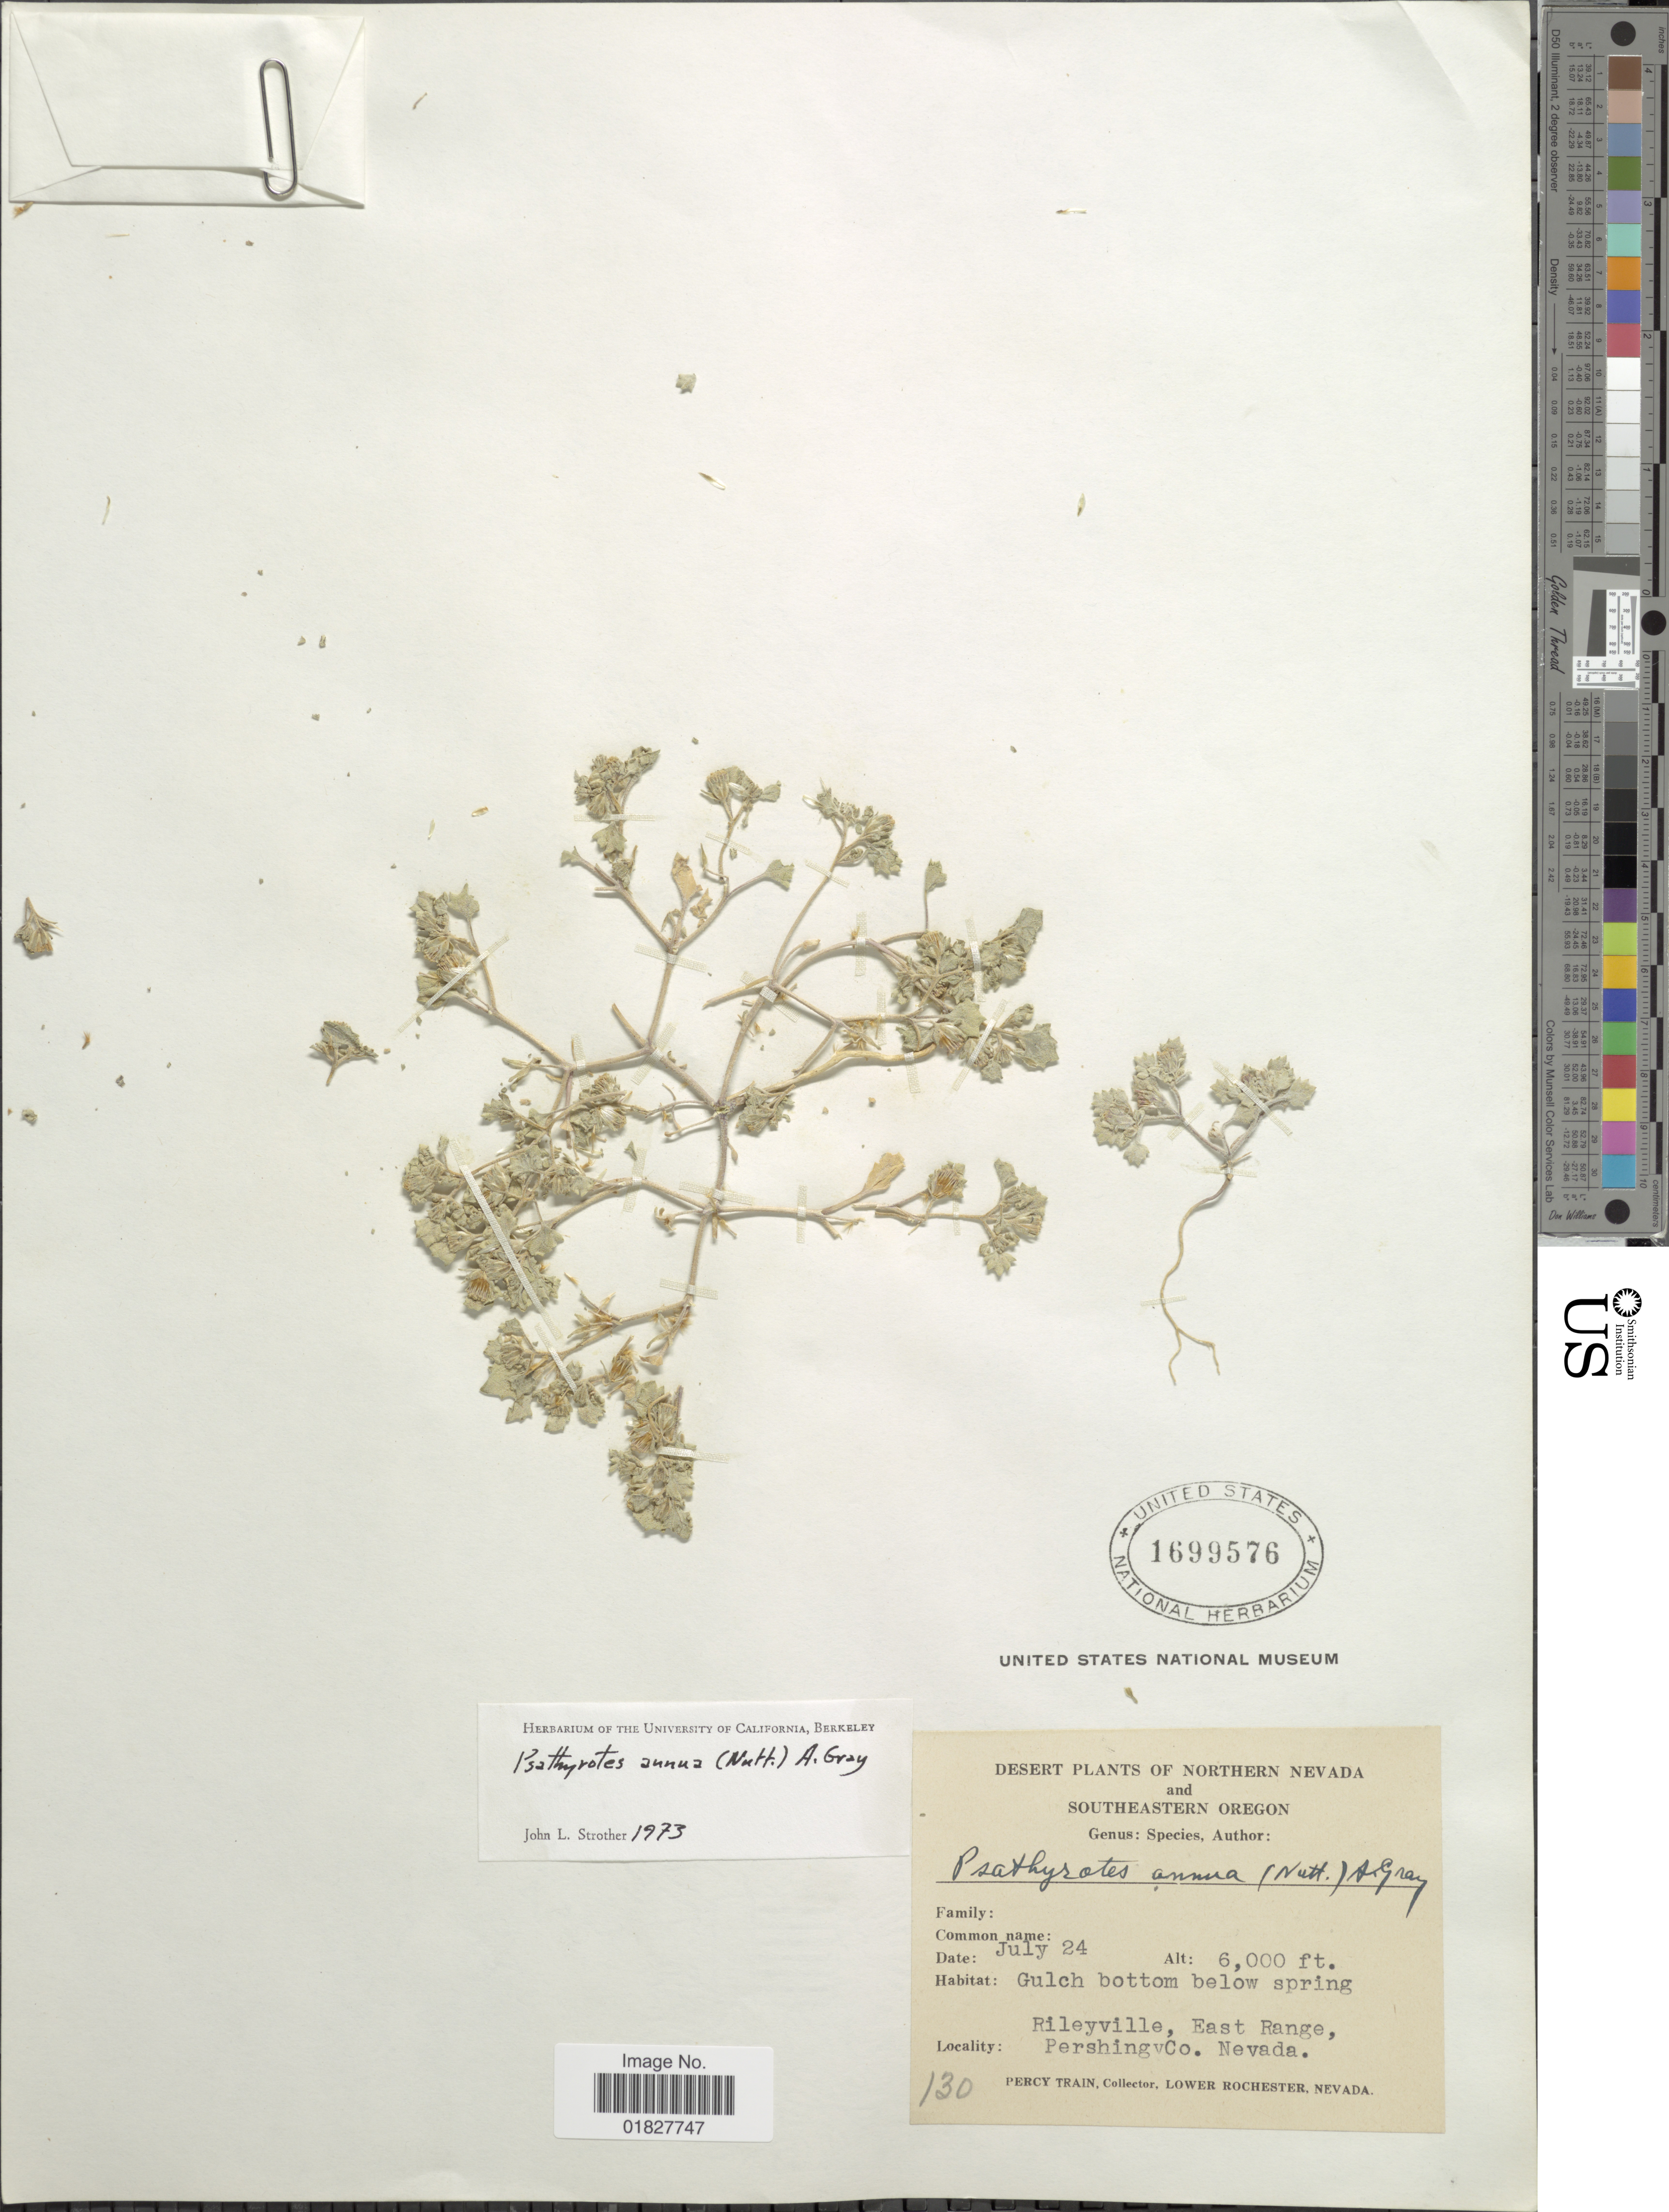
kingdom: Plantae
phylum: Tracheophyta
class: Magnoliopsida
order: Asterales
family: Asteraceae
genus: Psathyrotes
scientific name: Psathyrotes annua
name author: (Nutt.) A. Gray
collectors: P. Train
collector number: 130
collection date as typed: Transcribed d/m/y: /7/24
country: United States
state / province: Nevada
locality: Northern Nevada, Gulch bottom below spring Rileyville, East Range, Pershing Co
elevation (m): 1829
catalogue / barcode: US 1699576